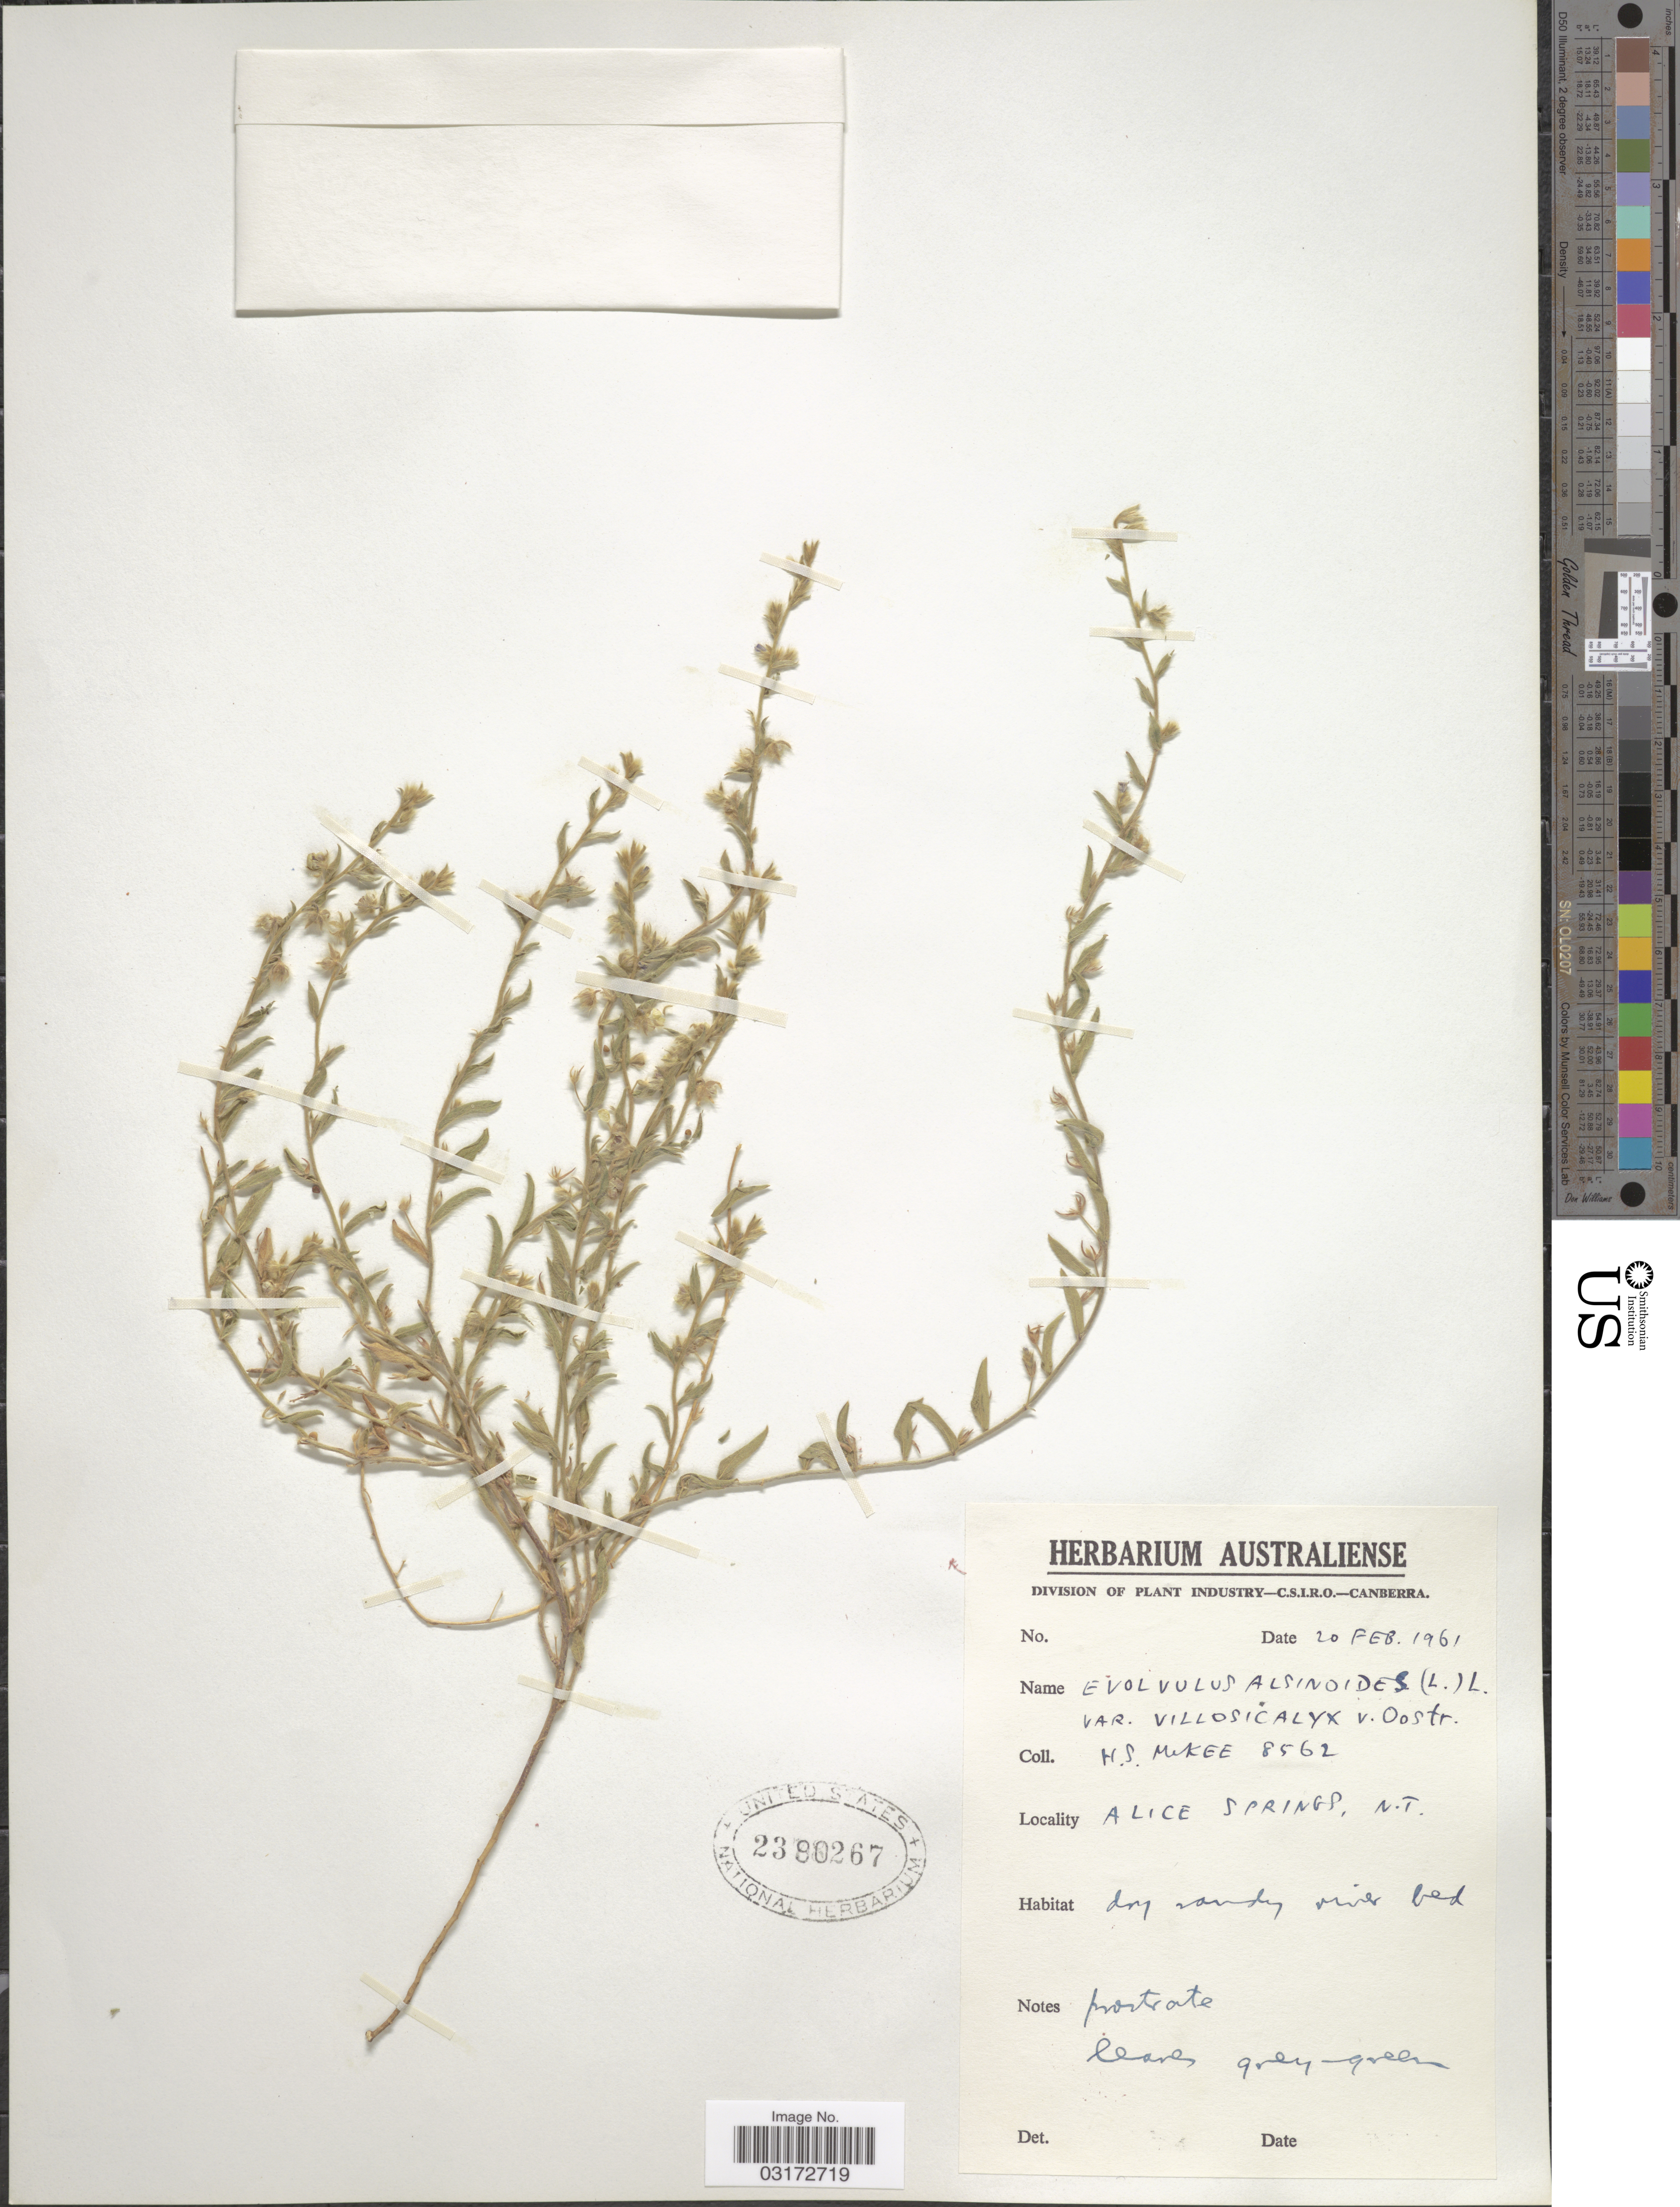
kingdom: Plantae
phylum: Tracheophyta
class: Magnoliopsida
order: Solanales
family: Convolvulaceae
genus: Evolvulus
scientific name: Evolvulus alsinoides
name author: (L.) L.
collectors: H. S. McKee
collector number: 8562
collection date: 1961-02-20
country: Australia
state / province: Northern Territory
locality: Alice Springs, N.T.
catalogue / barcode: US 2390267